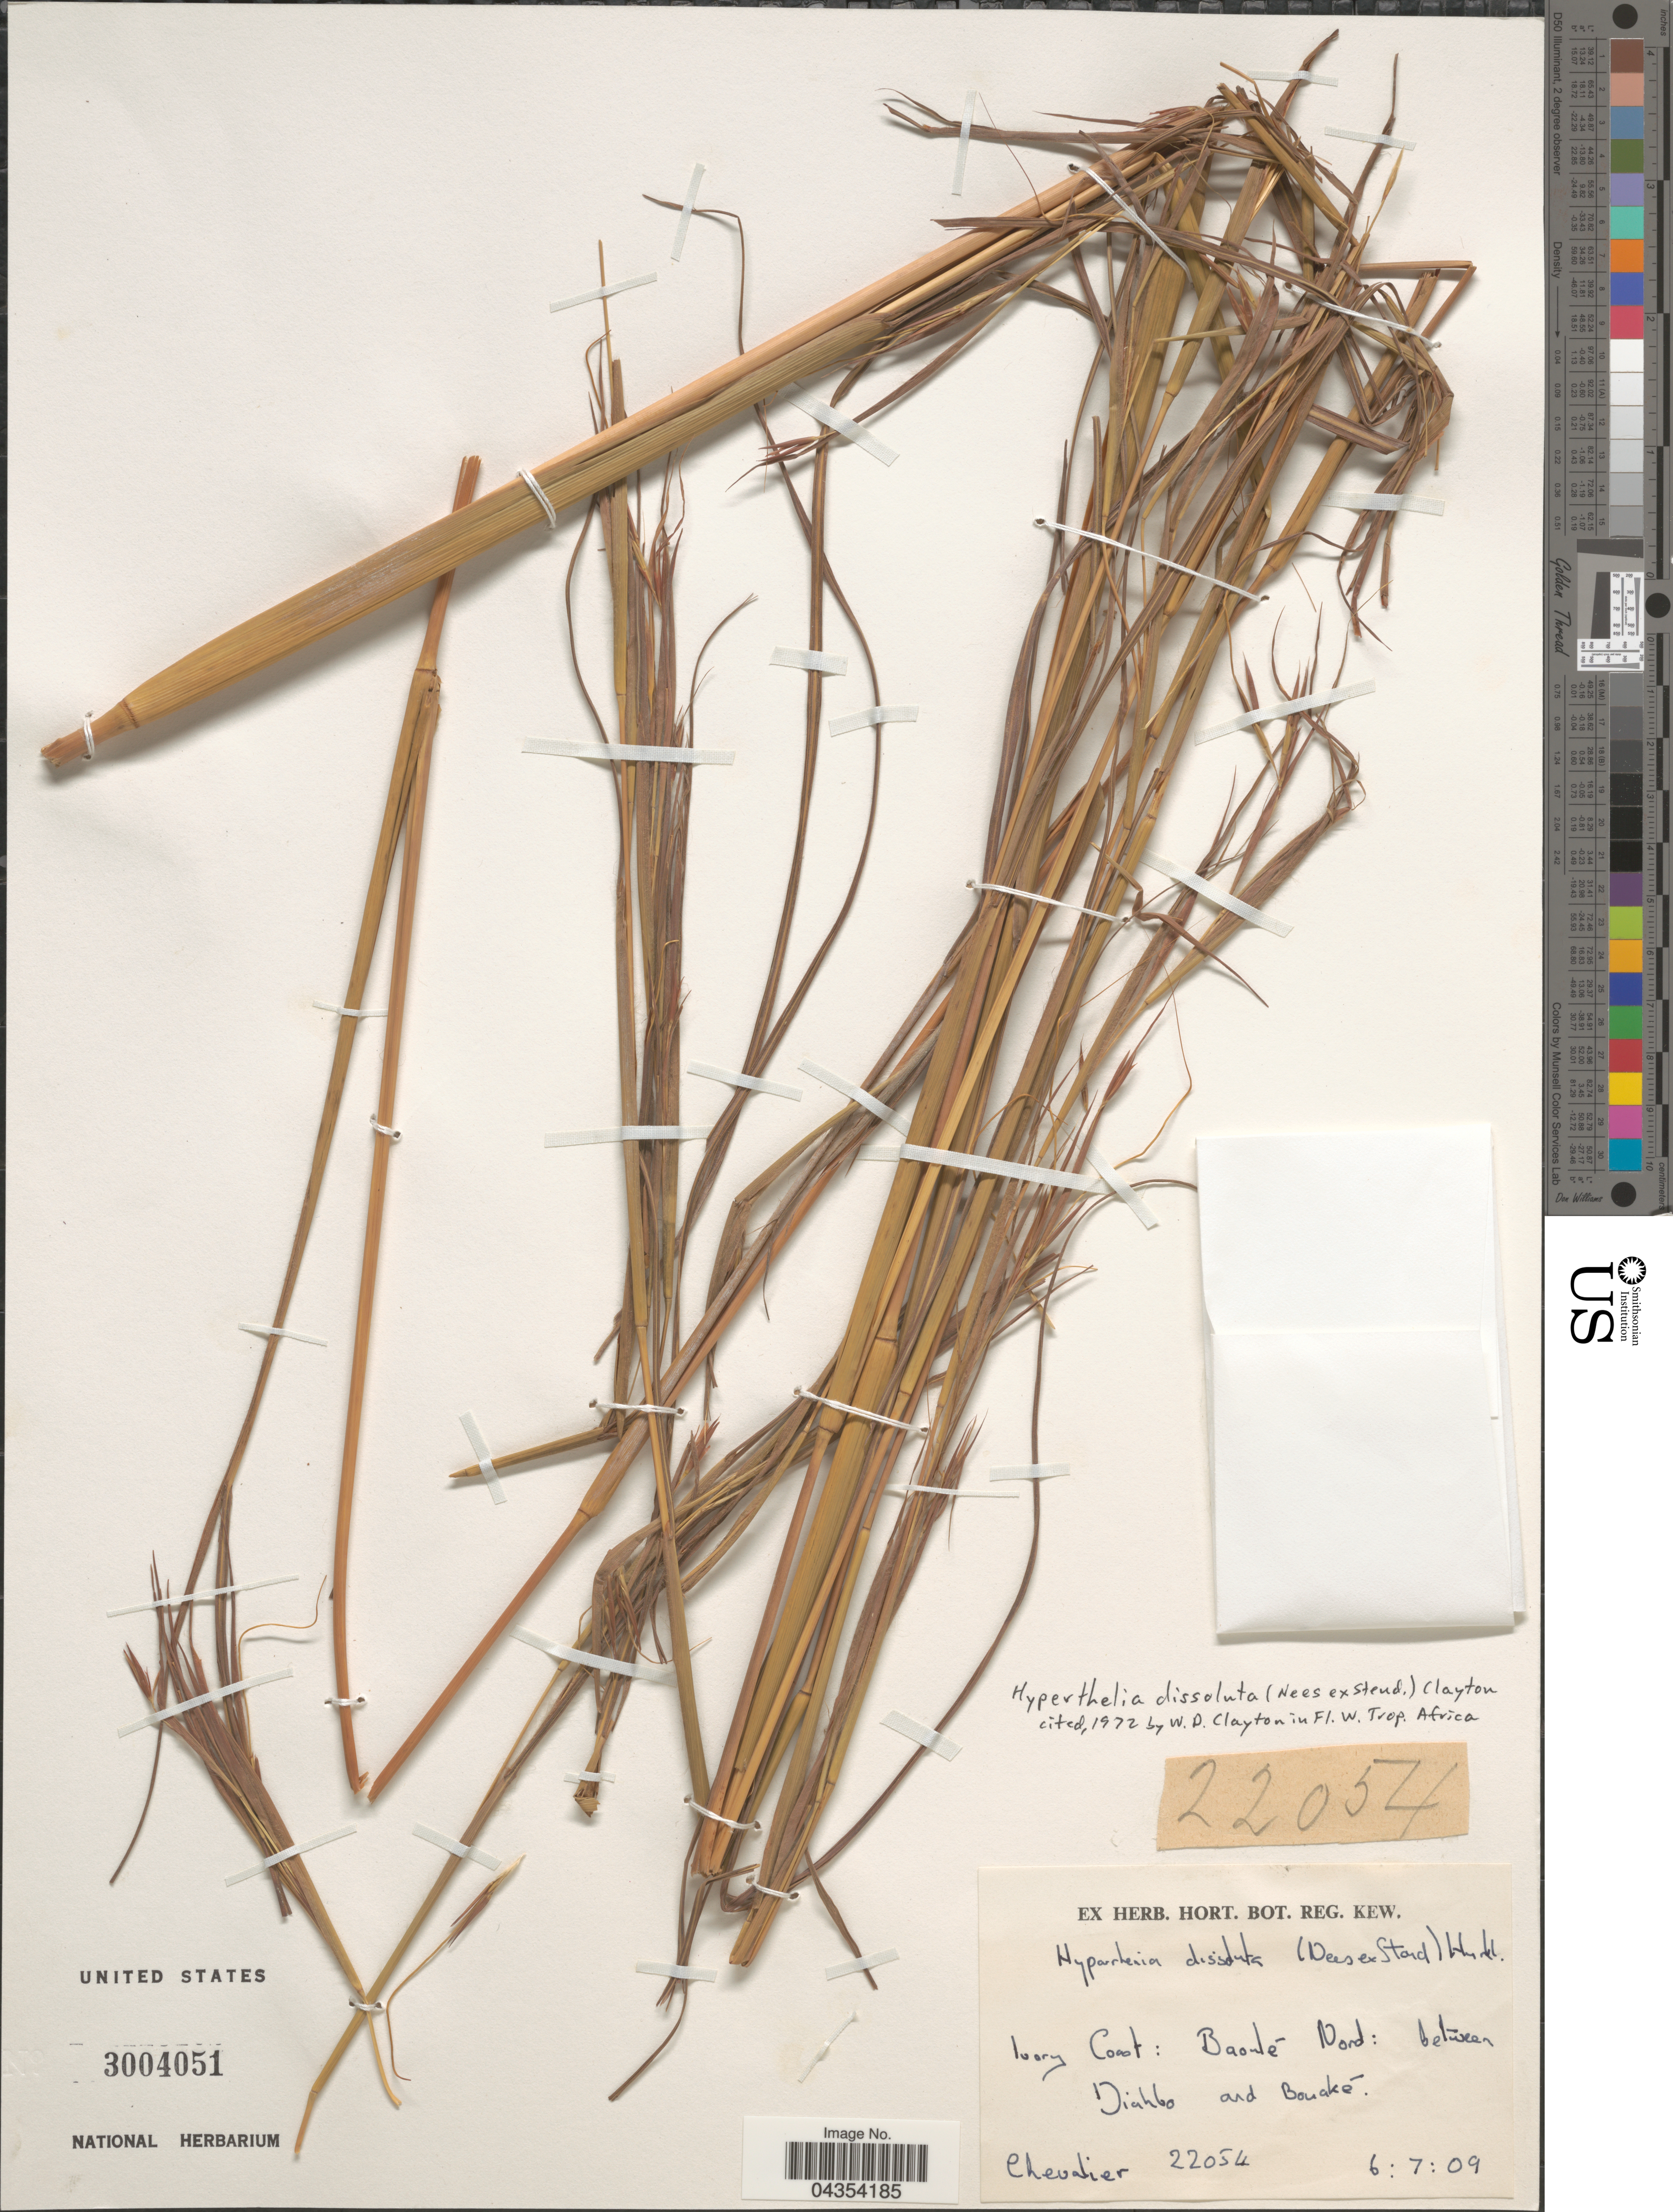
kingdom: Plantae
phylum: Tracheophyta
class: Liliopsida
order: Poales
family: Poaceae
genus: Hyperthelia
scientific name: Hyperthelia dissoluta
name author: (Nees ex Steud.) Clayton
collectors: Chevalier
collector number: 22054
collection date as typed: Transcribed d/m/y: 6/7/9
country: Ivory Coast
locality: Baoulé Nord: between Diahbo and Bouaké.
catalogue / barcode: US 3004051